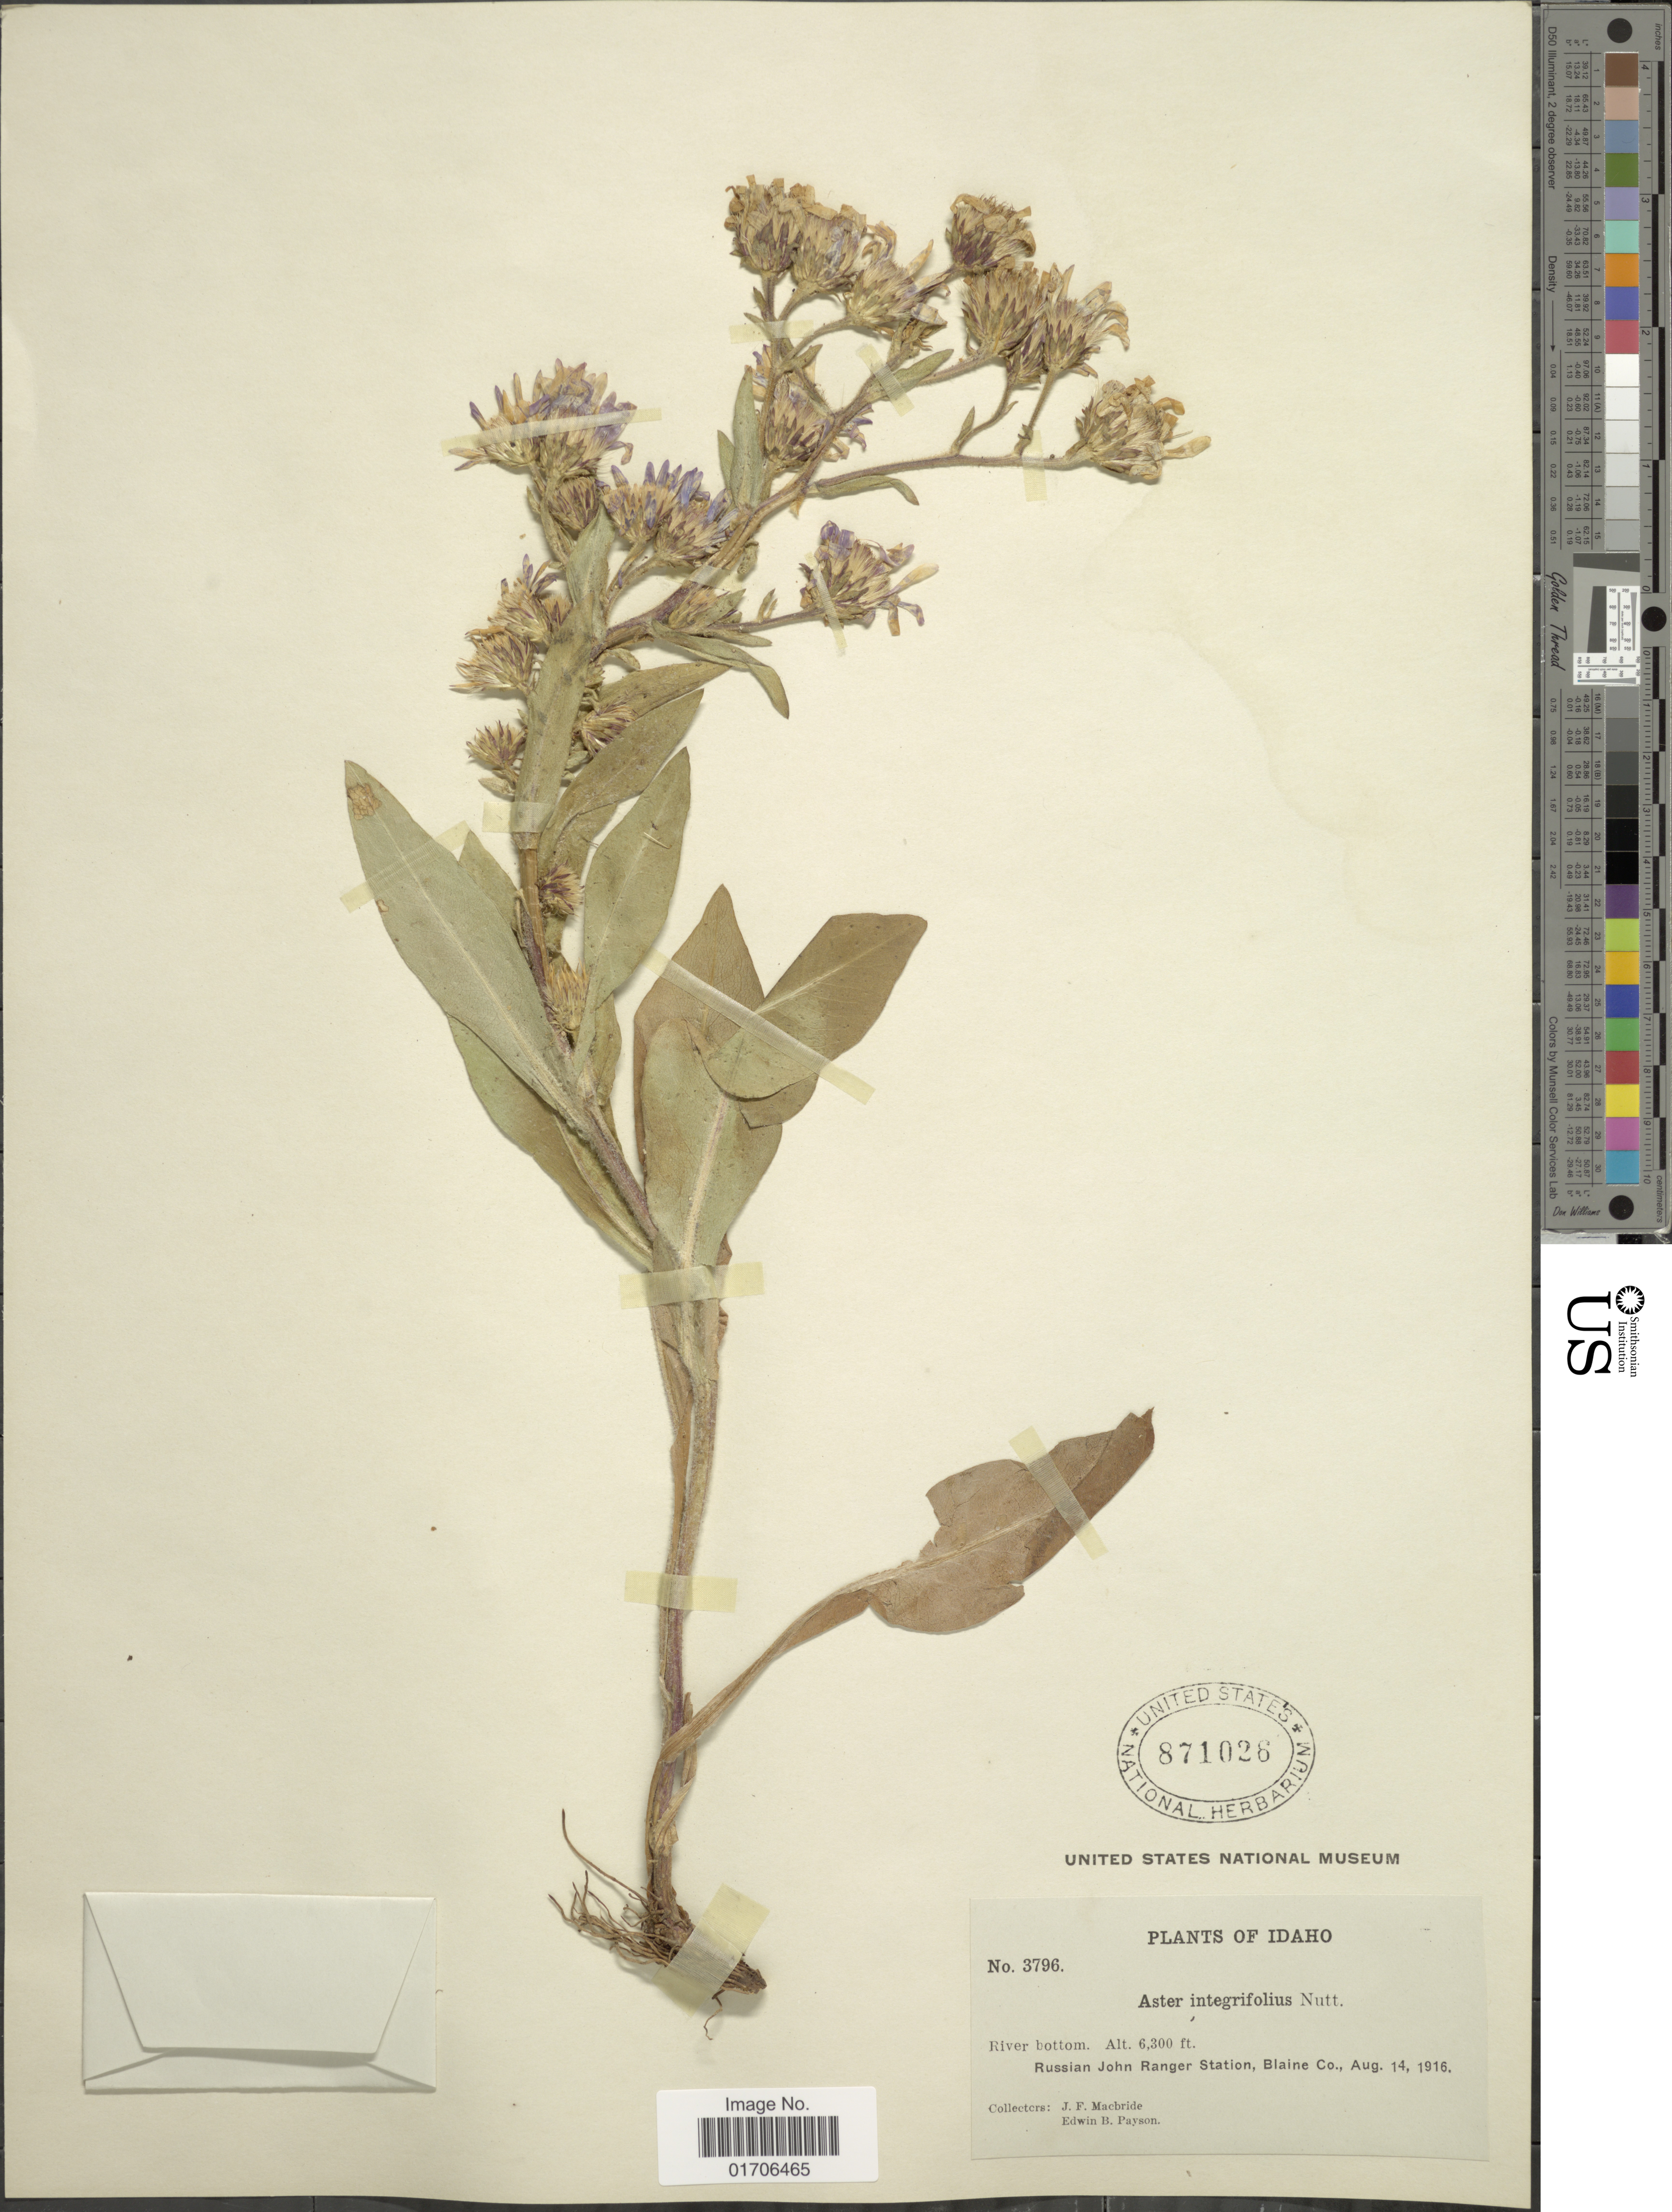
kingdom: Plantae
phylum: Tracheophyta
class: Magnoliopsida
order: Asterales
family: Asteraceae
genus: Eurybia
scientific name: Eurybia integrifolia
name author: (Nutt.) G.L. Nesom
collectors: J. F. Macbride & E. B. Payson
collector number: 3796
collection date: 1916-08-14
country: United States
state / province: Idaho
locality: River bottom. Russian John Ranger Station, Blaine Co.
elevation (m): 1920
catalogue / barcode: US 871026